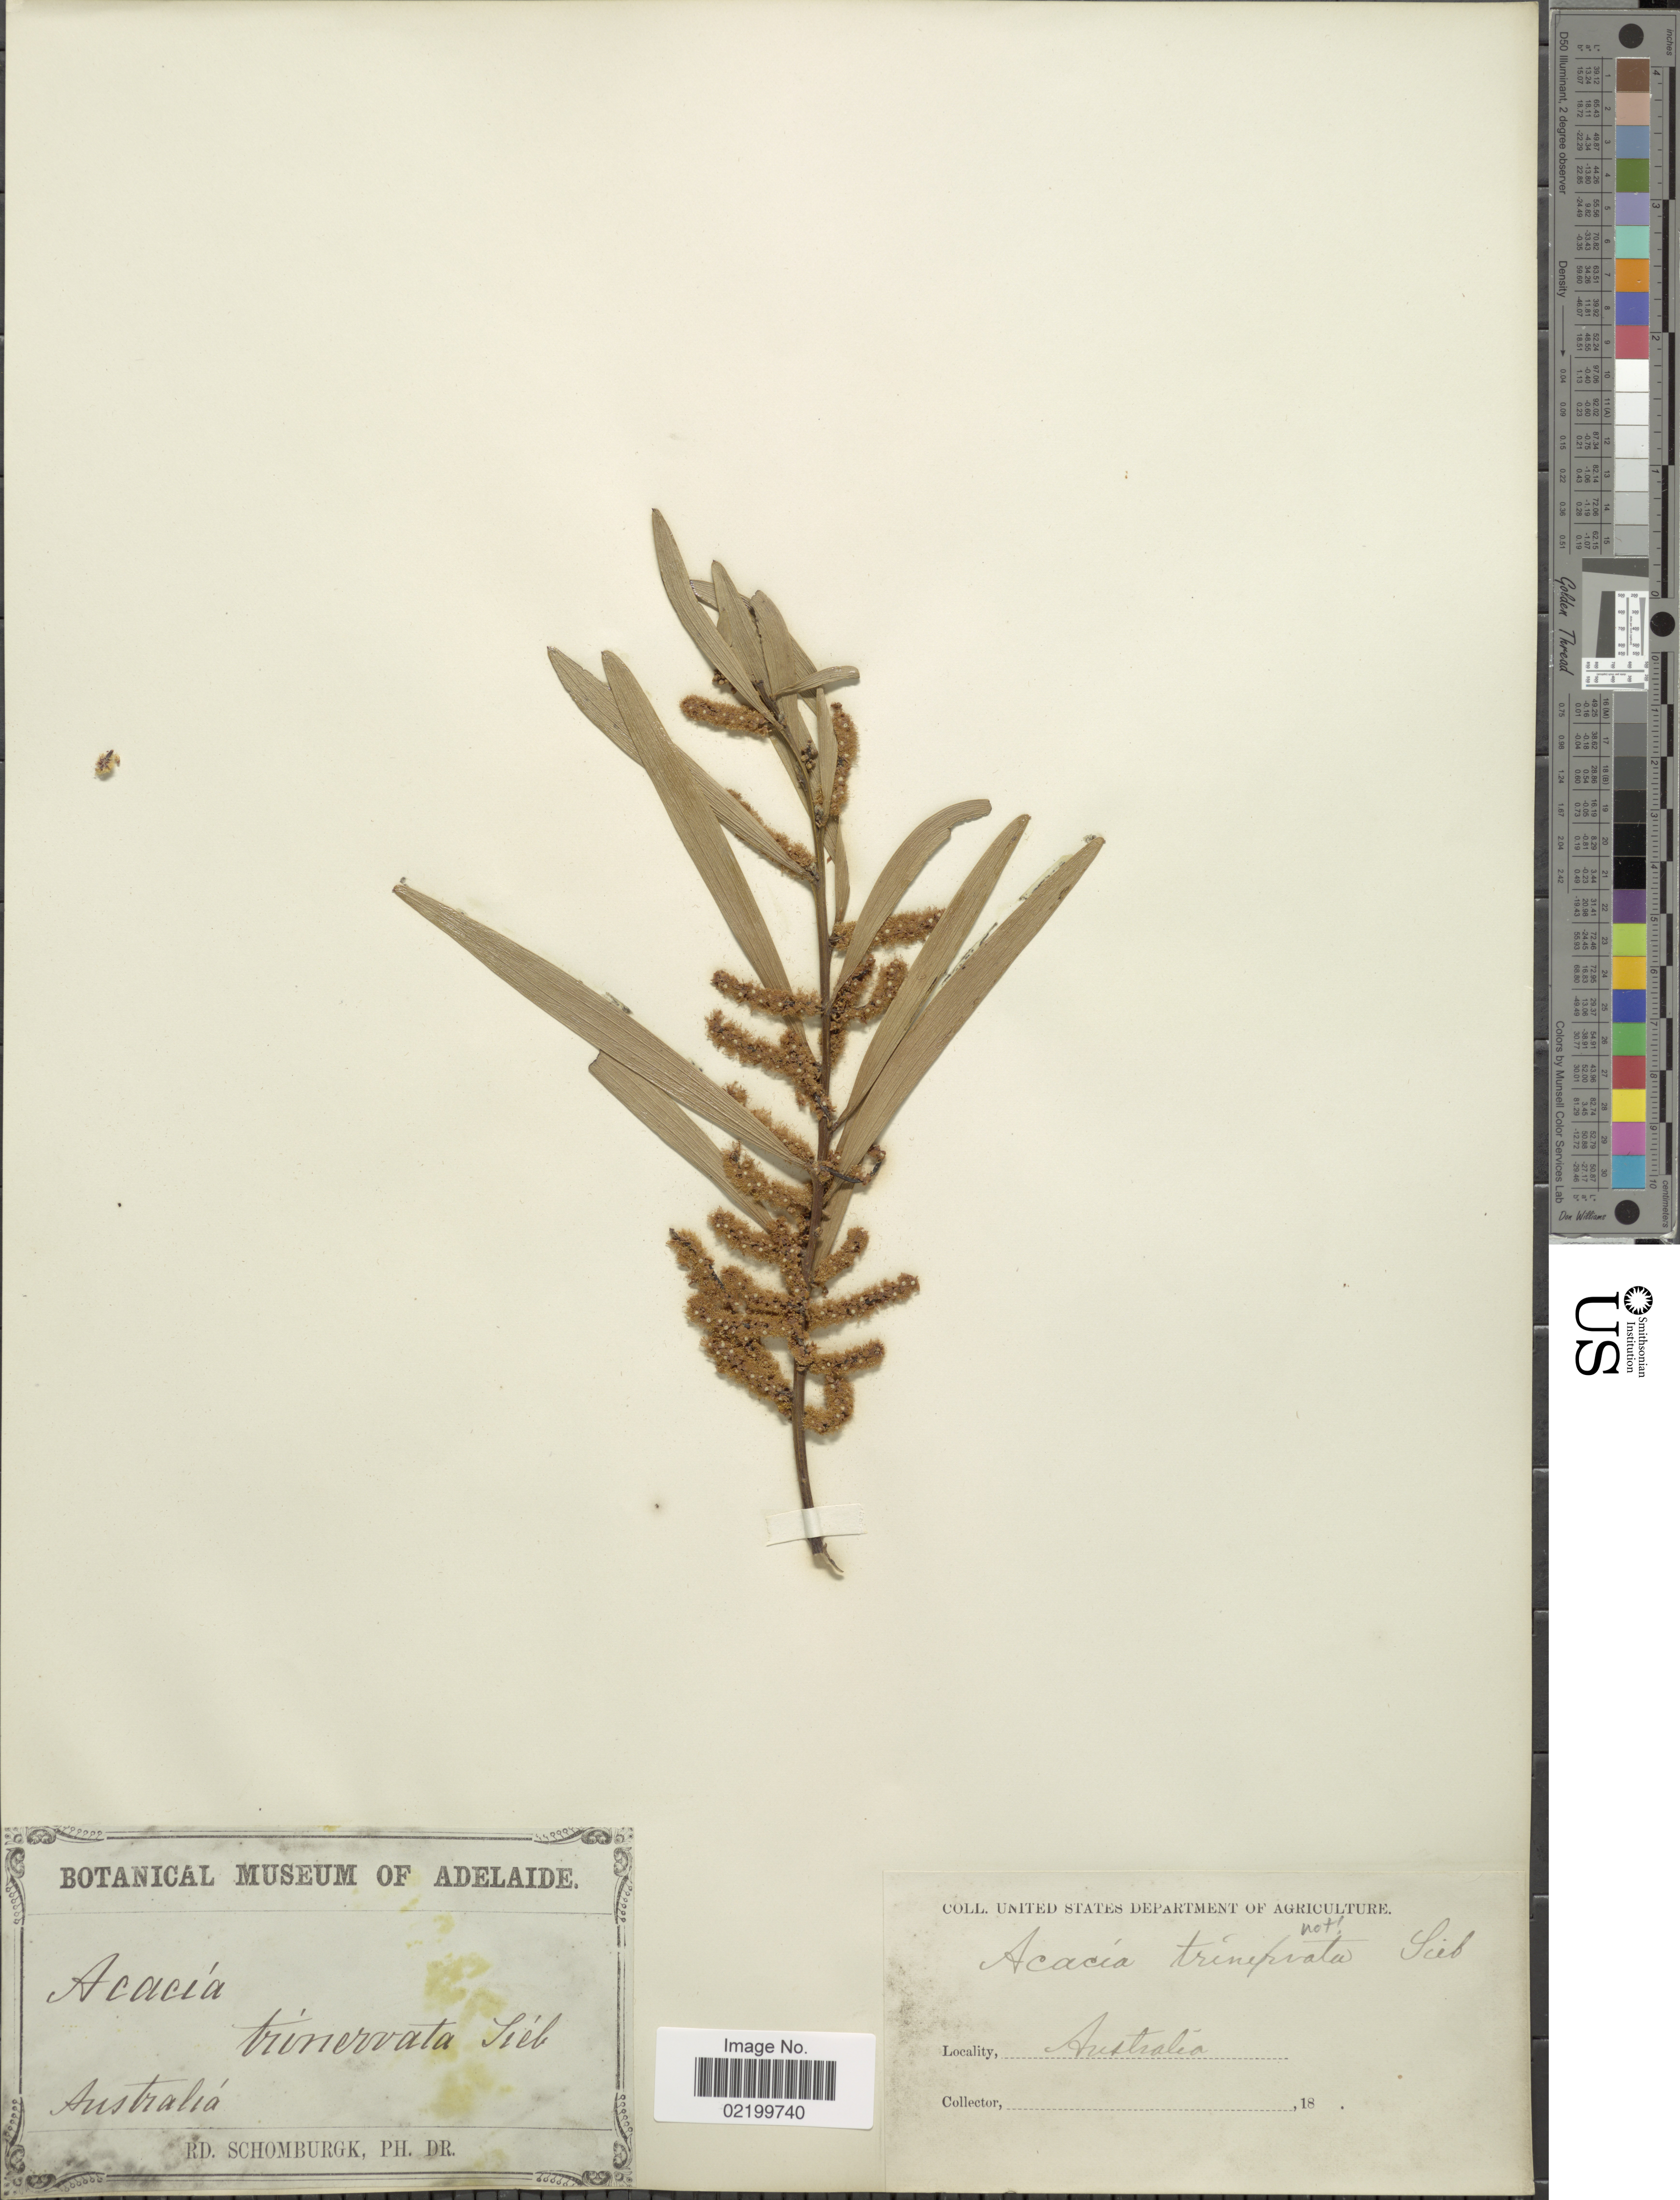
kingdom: Plantae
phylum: Tracheophyta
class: Magnoliopsida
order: Fabales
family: Fabaceae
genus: Acacia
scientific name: Acacia sp.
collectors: M. R. Schomburgk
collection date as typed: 18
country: Australia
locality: Australia.